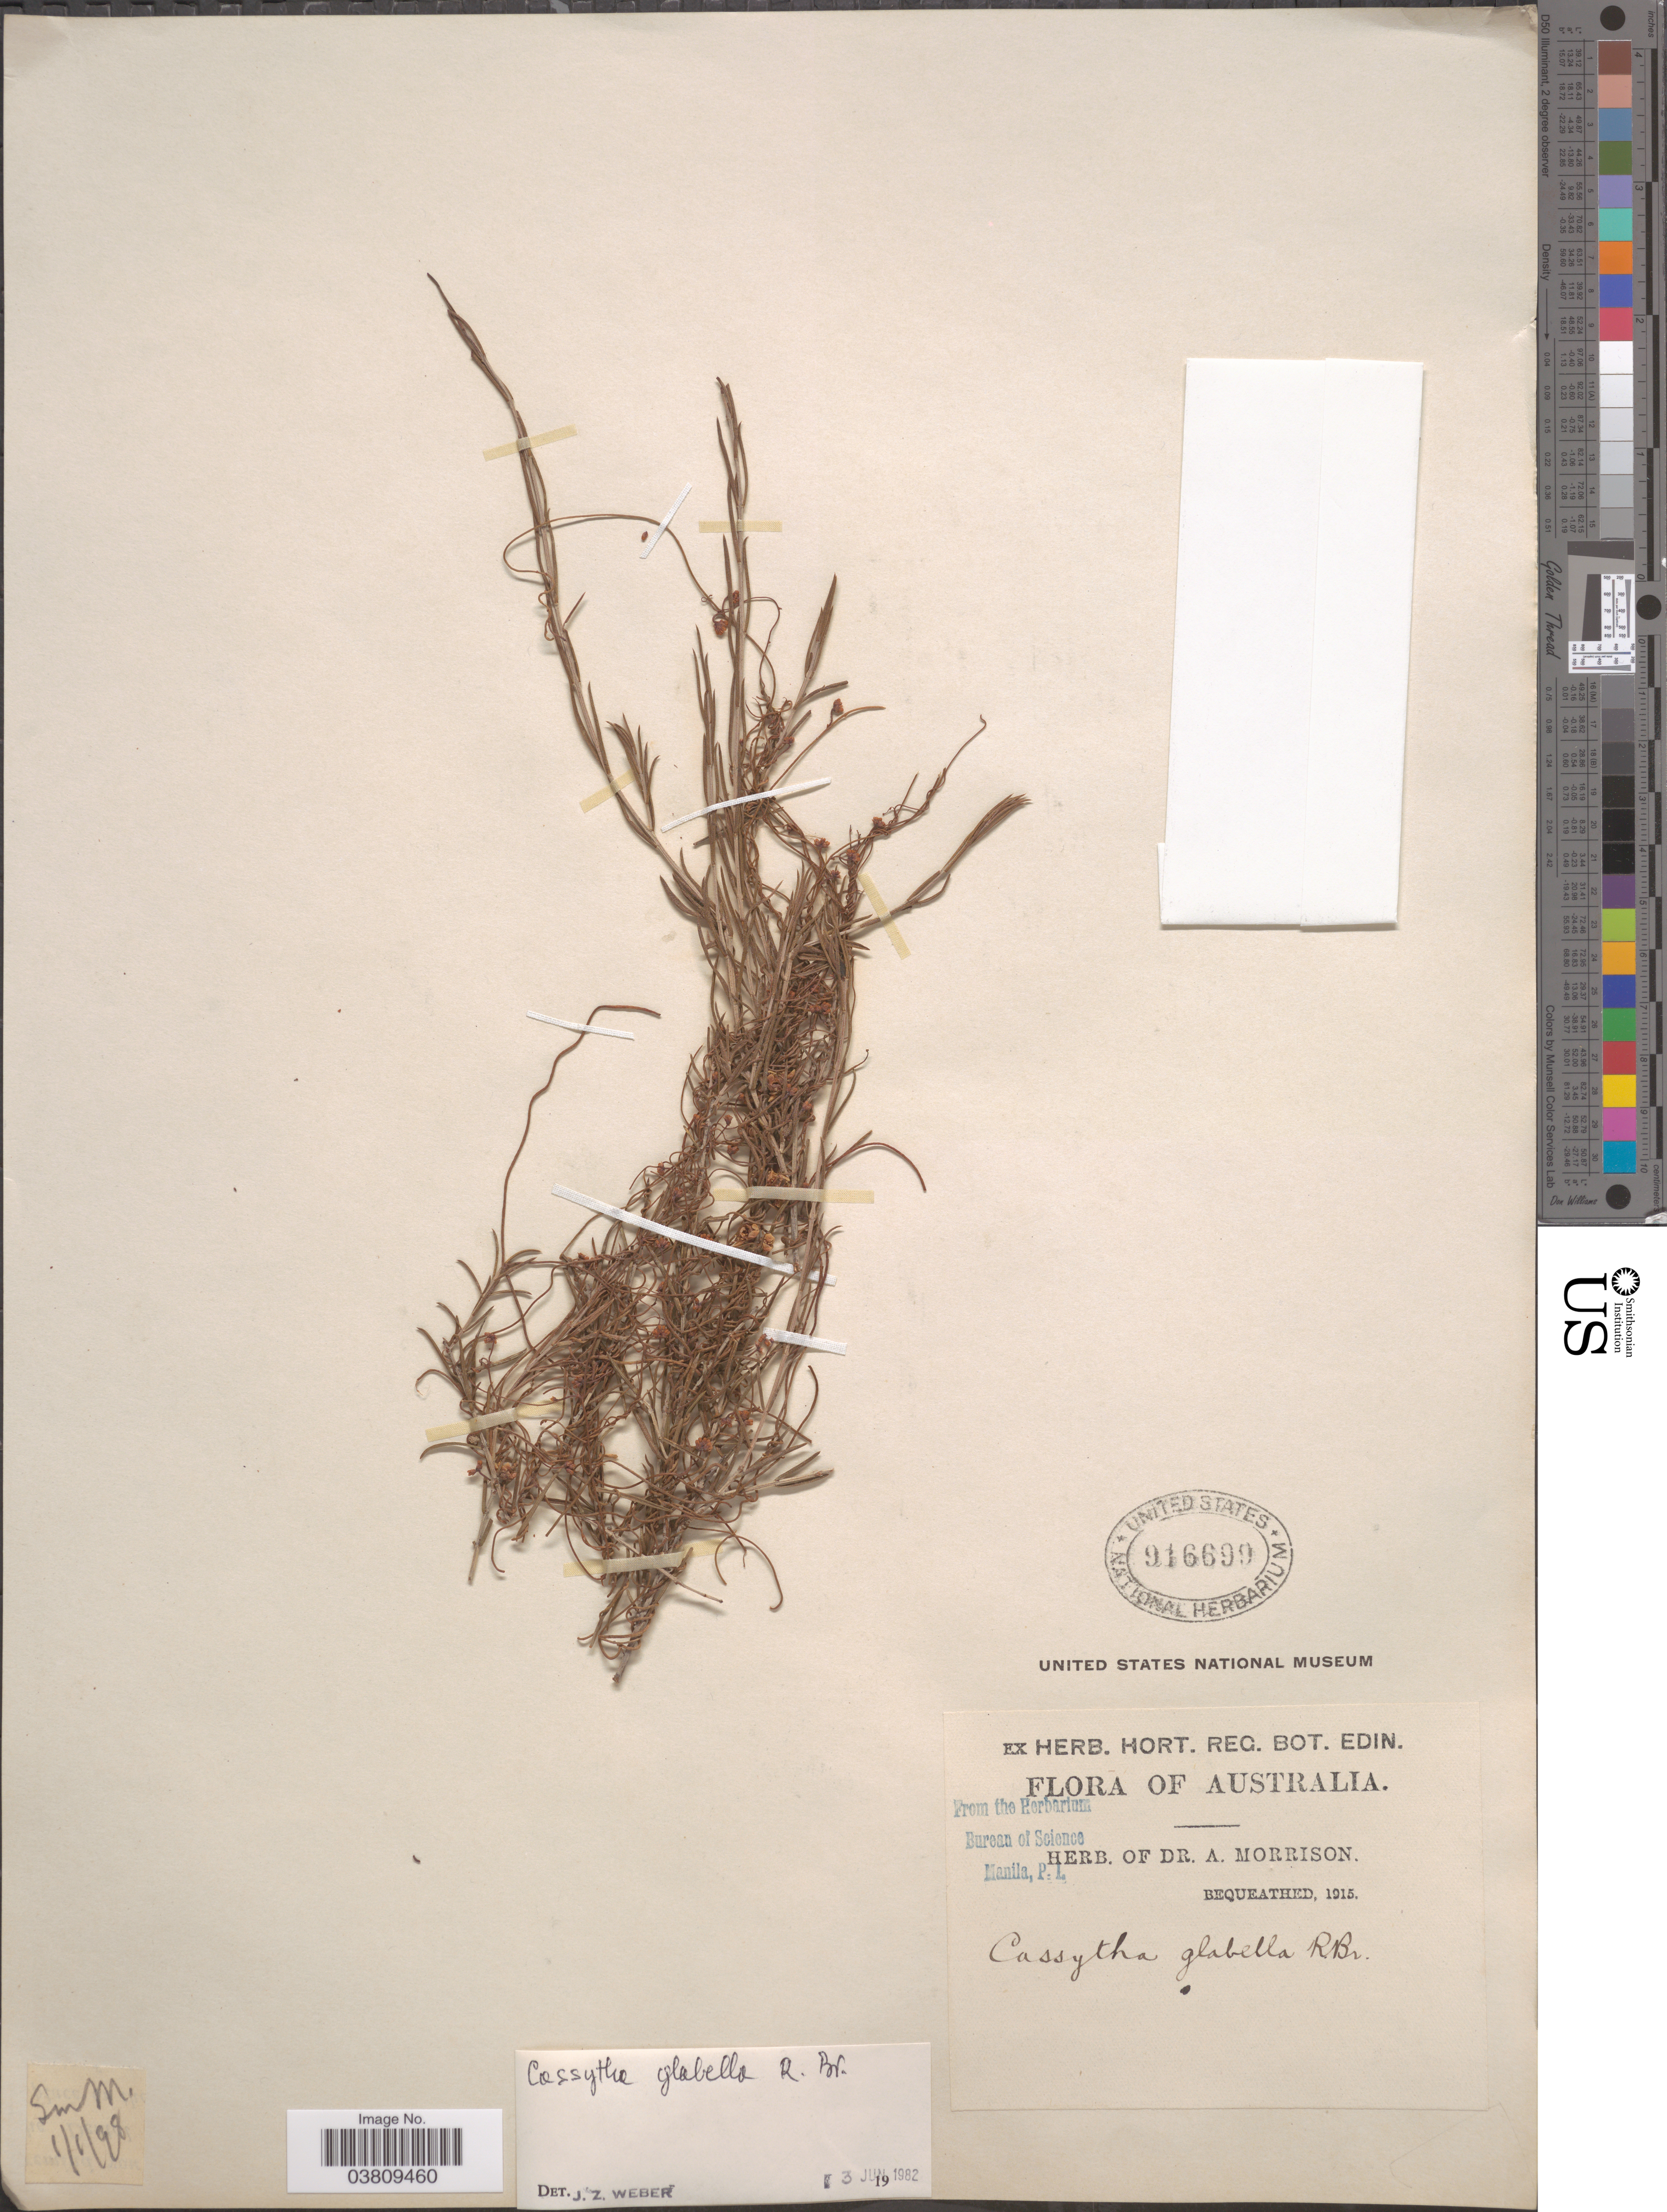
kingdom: Plantae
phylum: Tracheophyta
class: Magnoliopsida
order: Laurales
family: Lauraceae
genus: Cassytha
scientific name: Cassytha glabella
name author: R. Br.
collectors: ex herb. Dr. A. Morrison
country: Australia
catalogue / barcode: US 916699